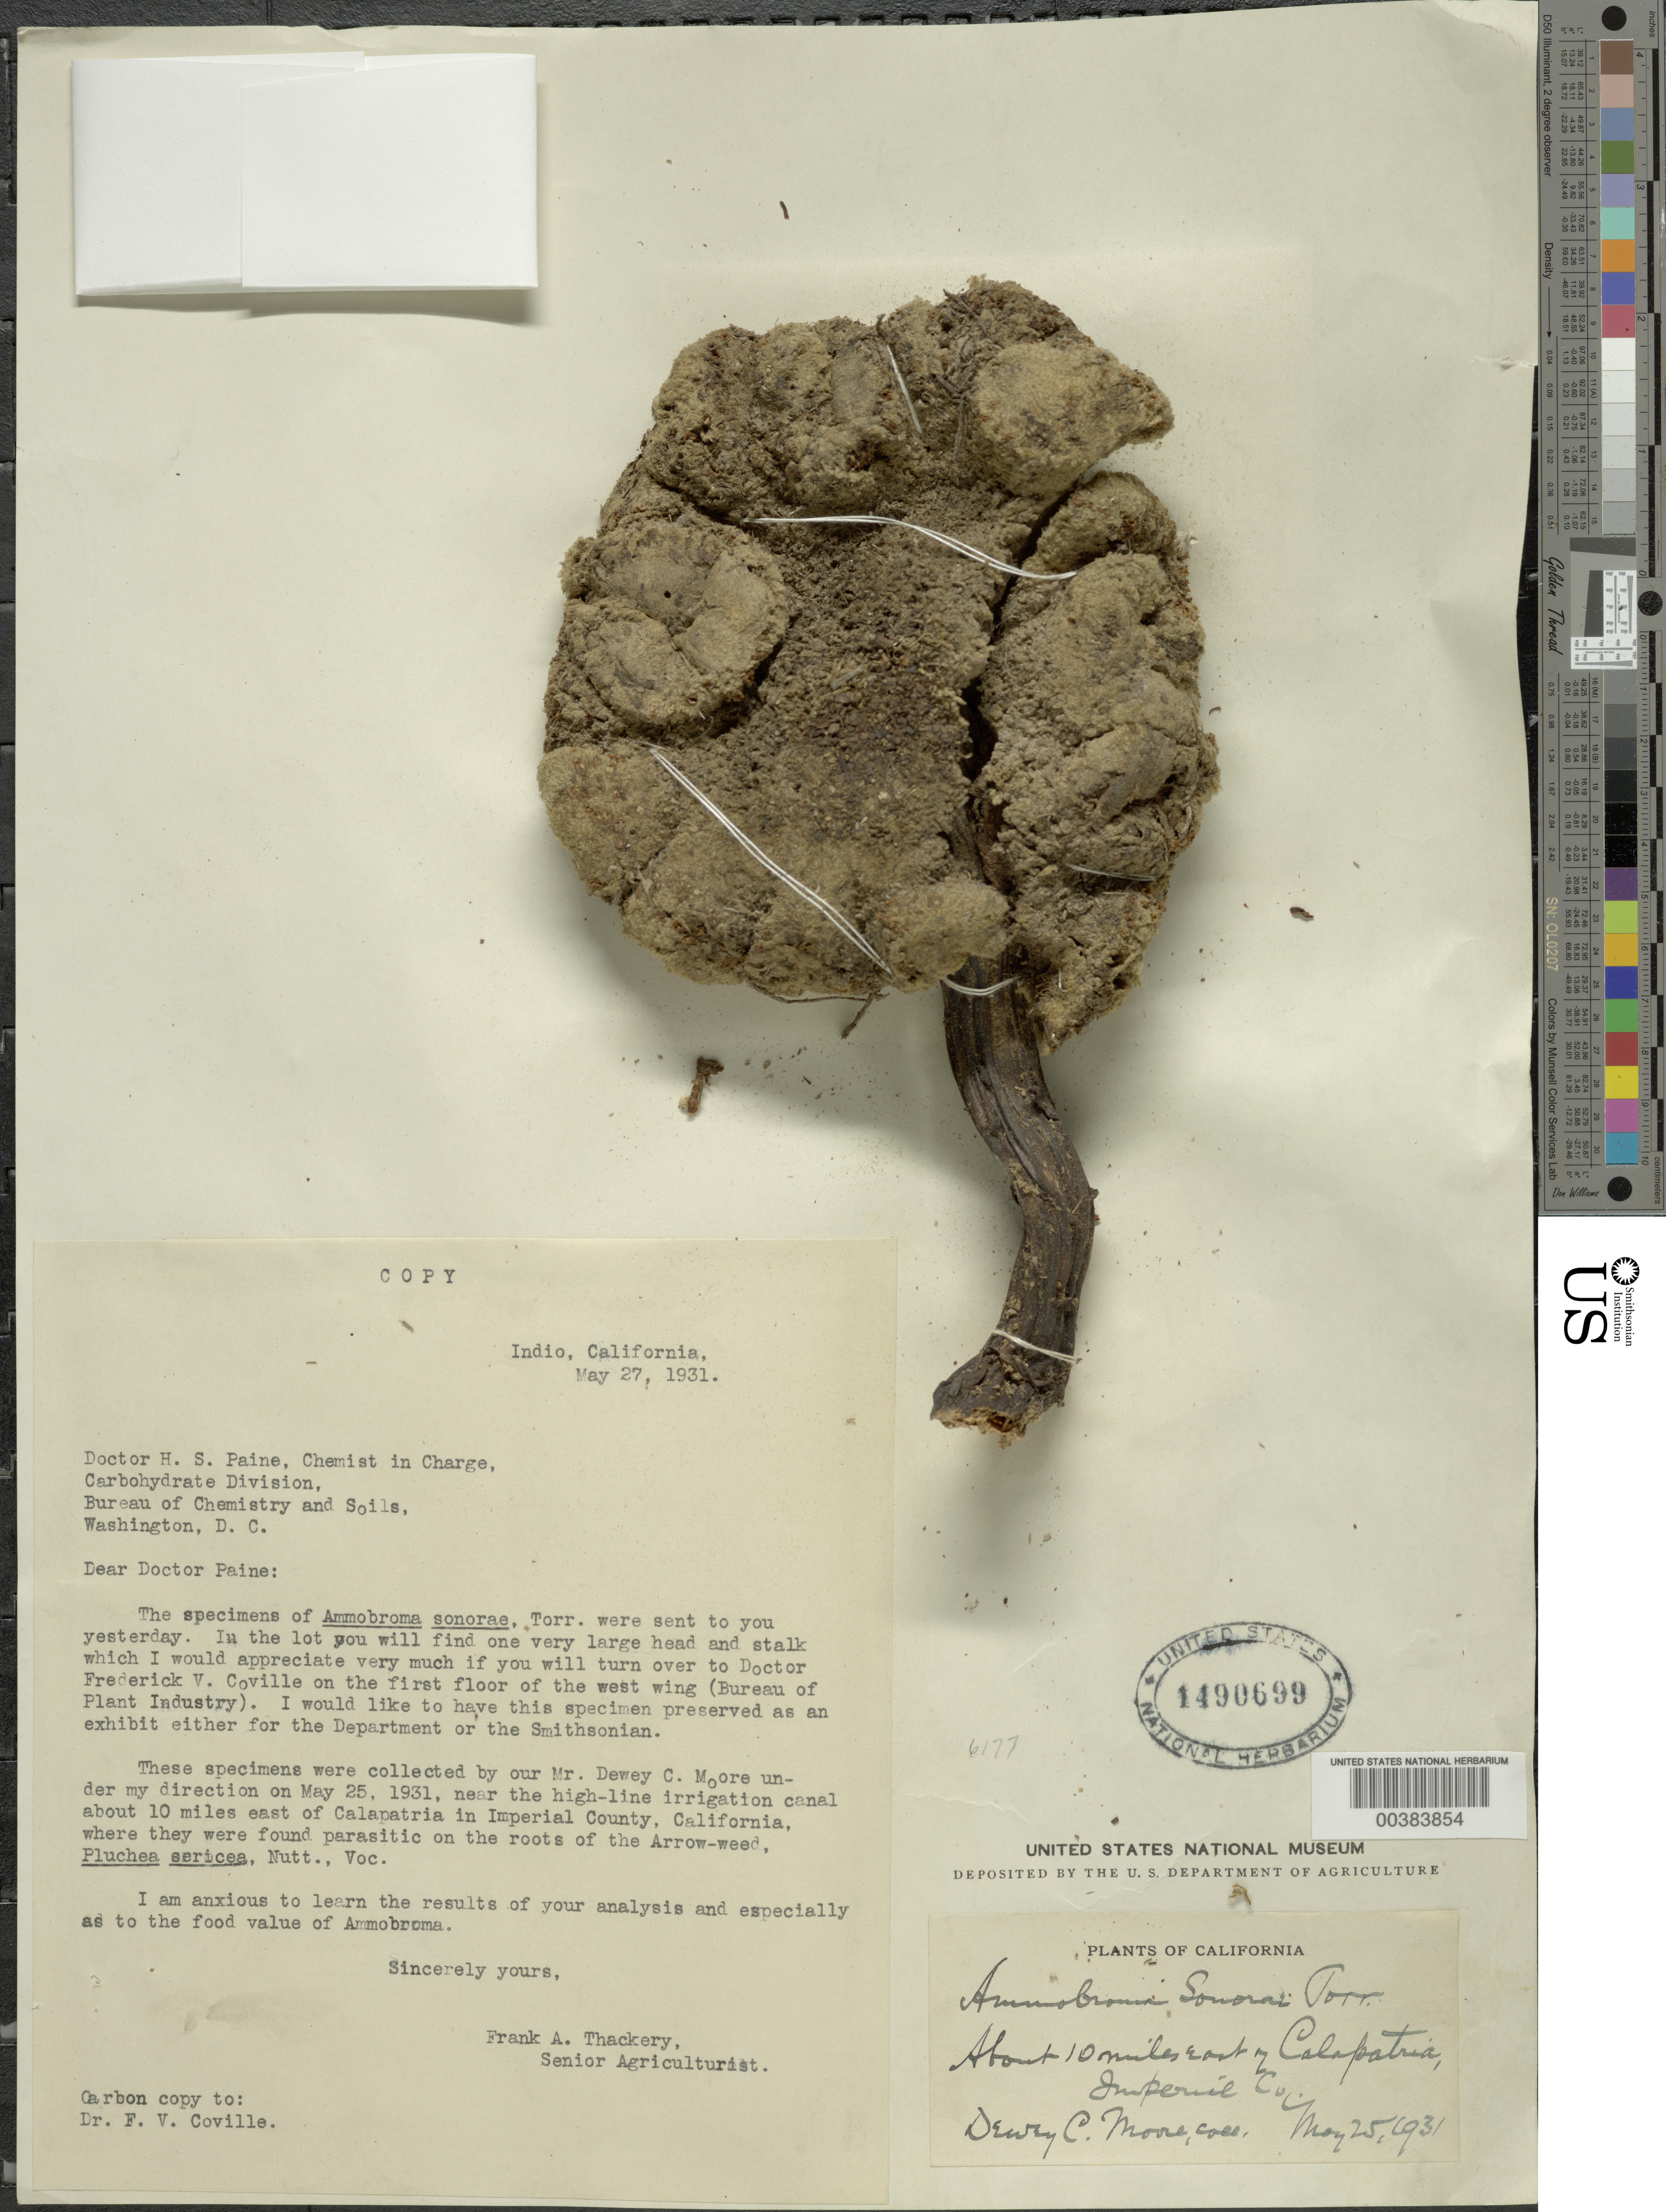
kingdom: Plantae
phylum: Tracheophyta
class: Magnoliopsida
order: Boraginales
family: Lennoaceae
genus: Pholisma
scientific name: Pholisma sonorae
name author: (Torr. ex A. Gray) Yatsk.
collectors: D. Moore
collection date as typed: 25 May 1931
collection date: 1931-05-25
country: United States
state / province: California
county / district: Imperial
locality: E of calapatria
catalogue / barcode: US 1490699